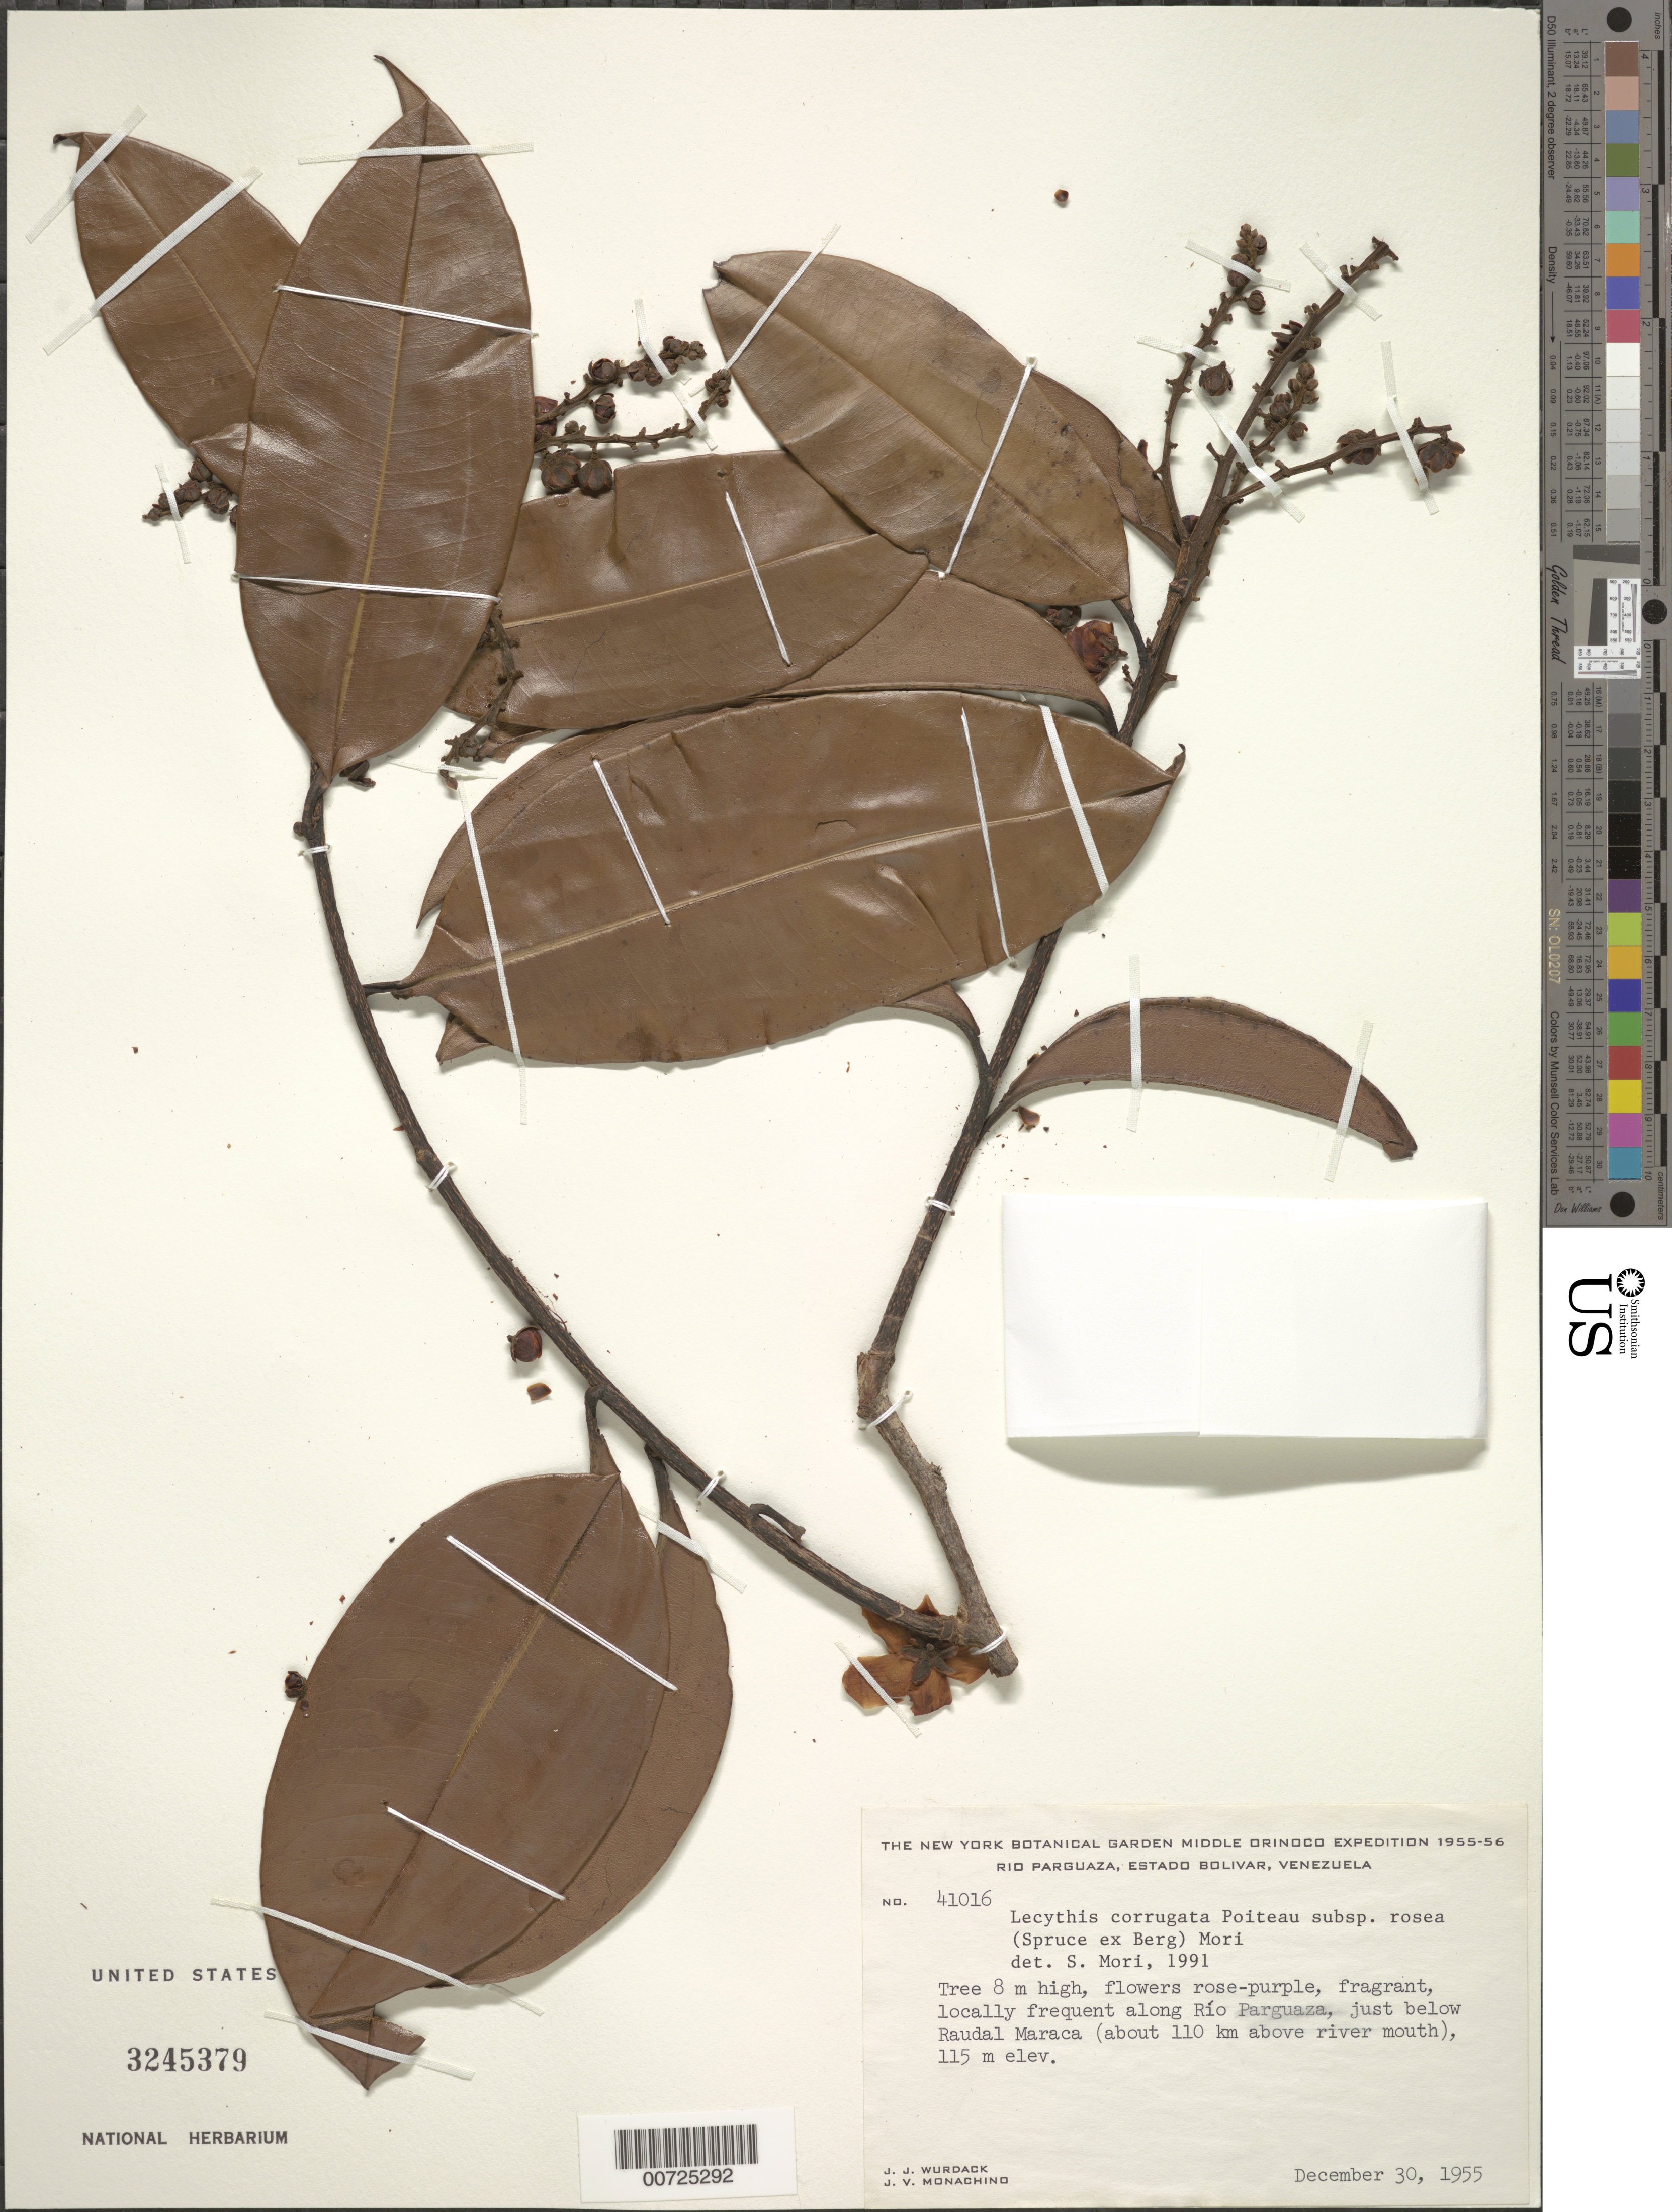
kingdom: Plantae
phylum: Tracheophyta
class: Magnoliopsida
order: Ericales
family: Lecythidaceae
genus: Lecythis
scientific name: Lecythis corrugata subsp. rosea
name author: (O. Berg) S.A. Mori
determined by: Mori, Scott A.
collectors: J. J. Wurdack & J. V. Monachino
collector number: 41016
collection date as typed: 30-Dec-55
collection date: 1955-12-30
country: Venezuela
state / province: Bolívar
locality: Río Parguaza, just below Raudal Maraca (about 110 river km from mouth)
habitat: Along river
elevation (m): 115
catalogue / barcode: US 3245379